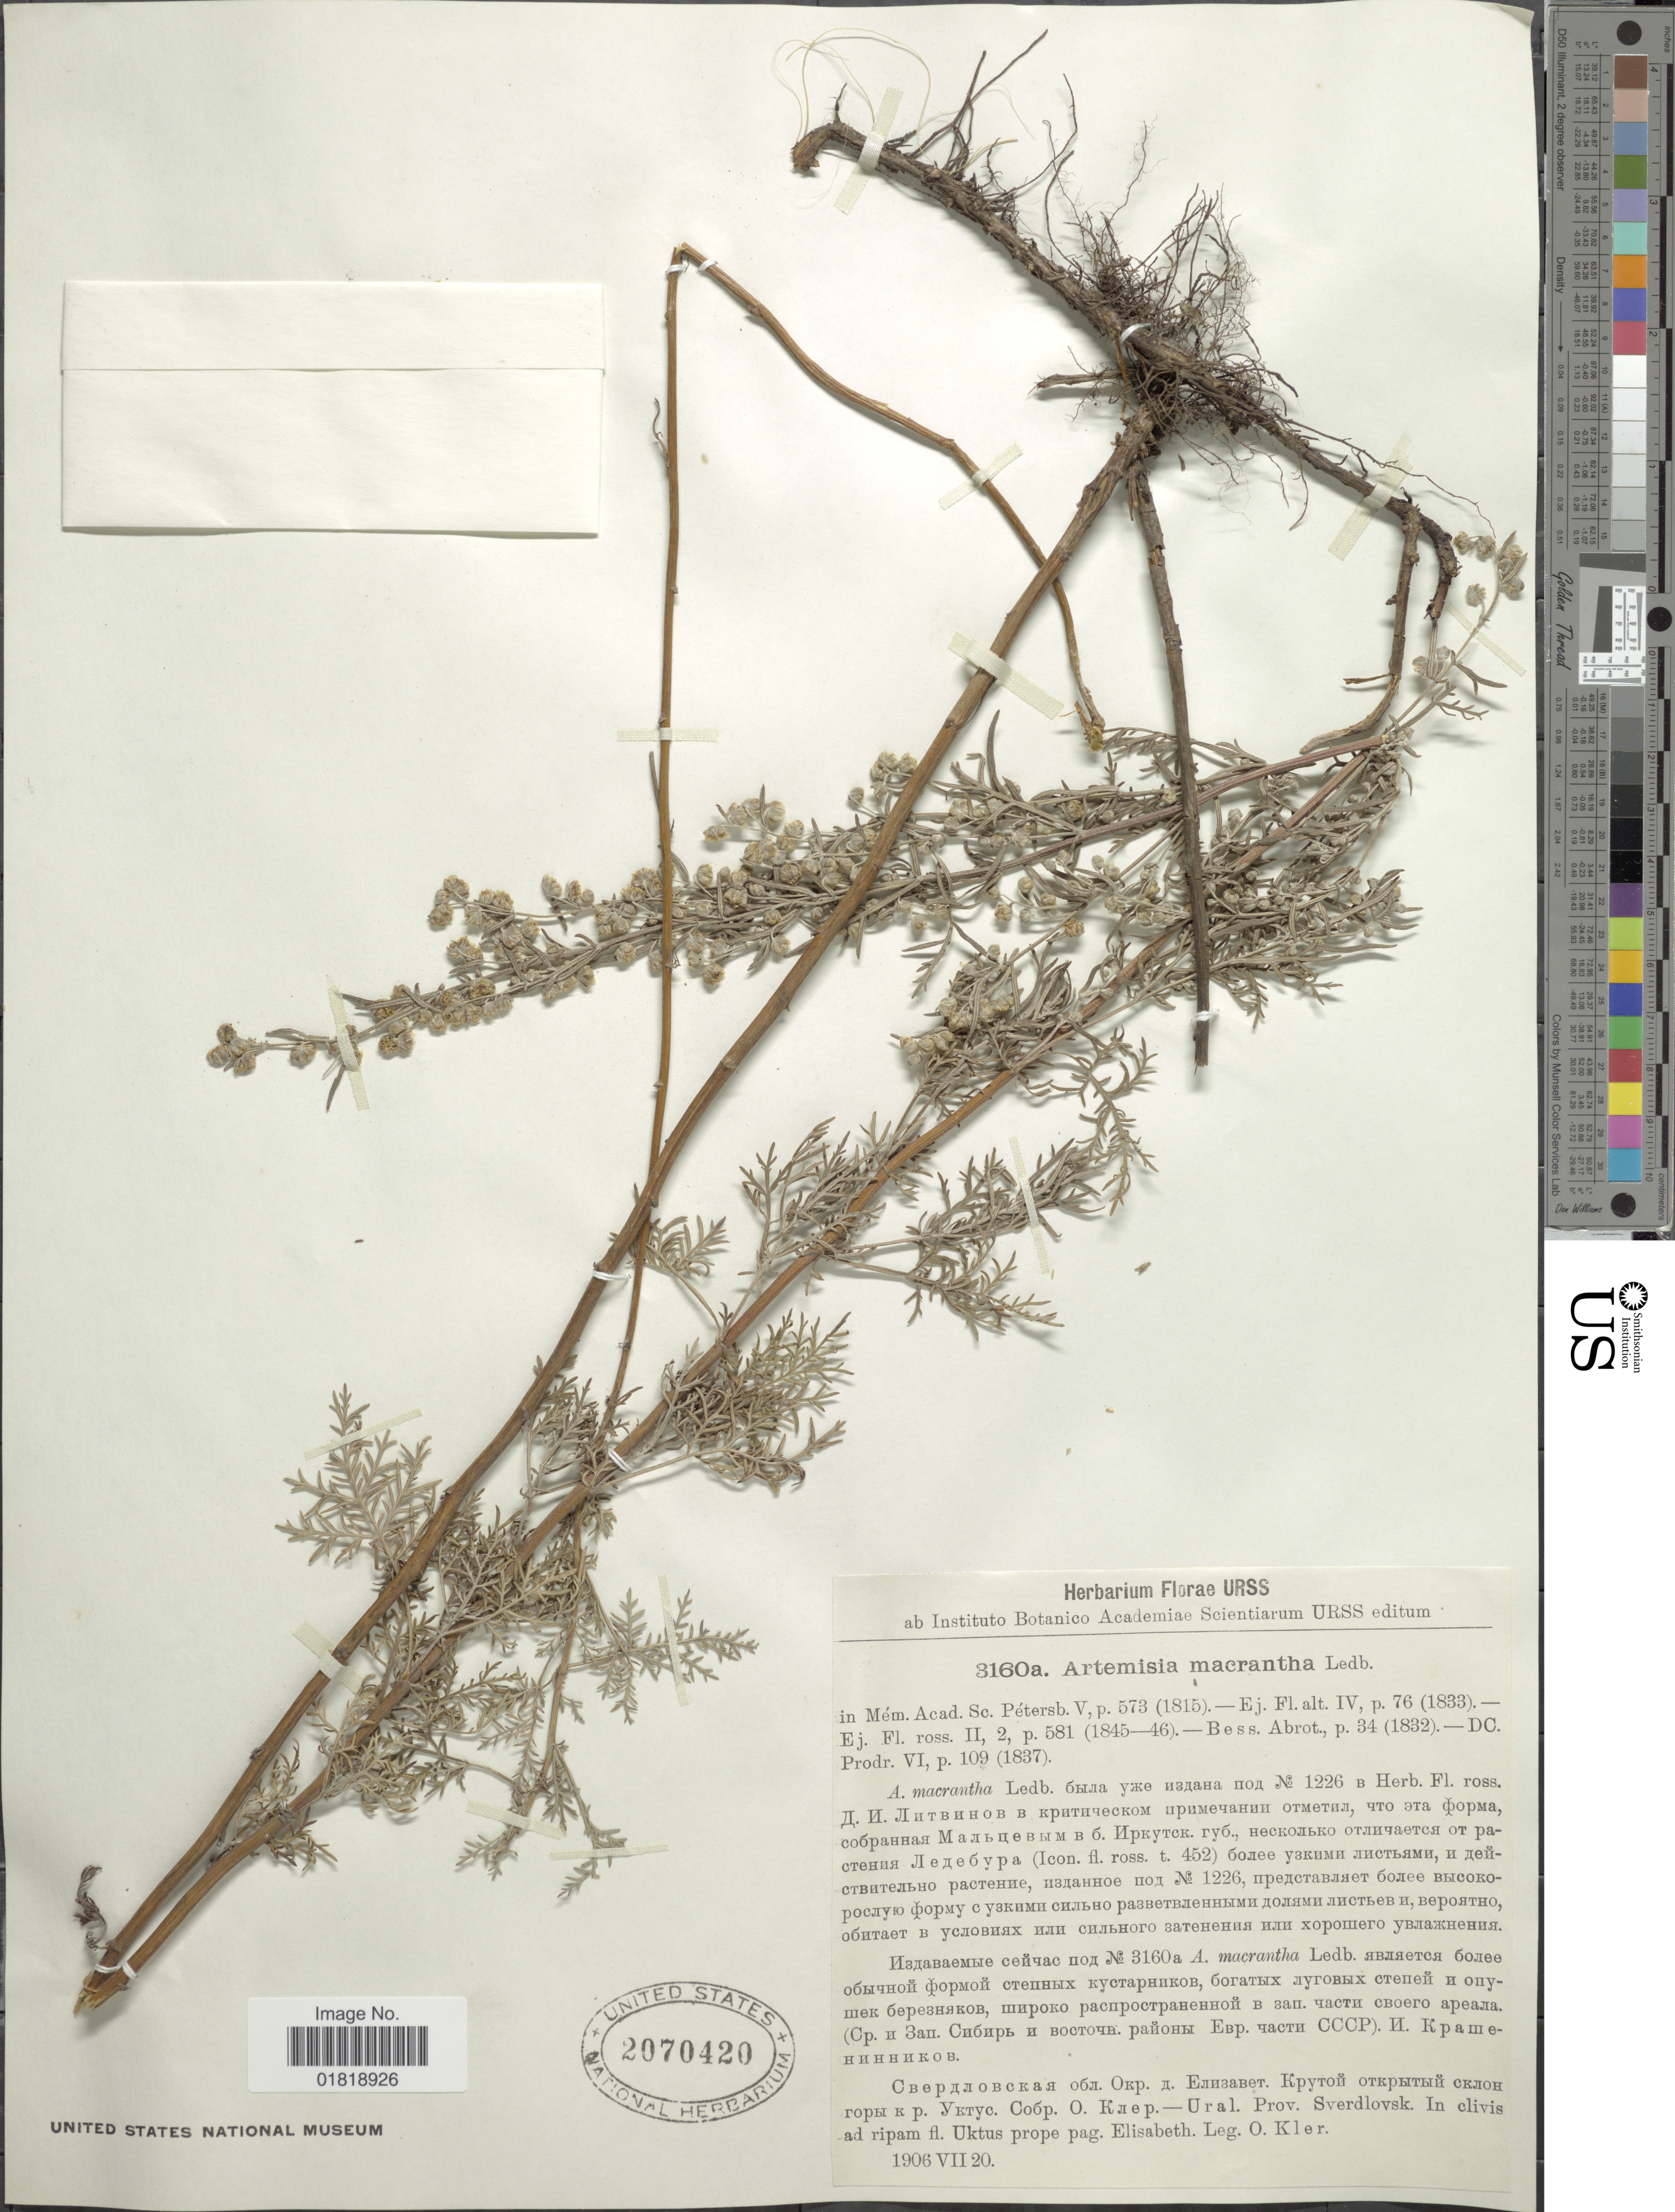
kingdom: Plantae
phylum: Tracheophyta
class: Magnoliopsida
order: Asterales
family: Asteraceae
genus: Artemisia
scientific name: Artemisia maritima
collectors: O. Kler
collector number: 3160a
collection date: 1906-07-20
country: Russian Federation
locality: Ural, Prov. Sverdlovsk, in clivis ad ripam fl. Uktus prope pag. Elisabeth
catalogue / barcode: US 2070420